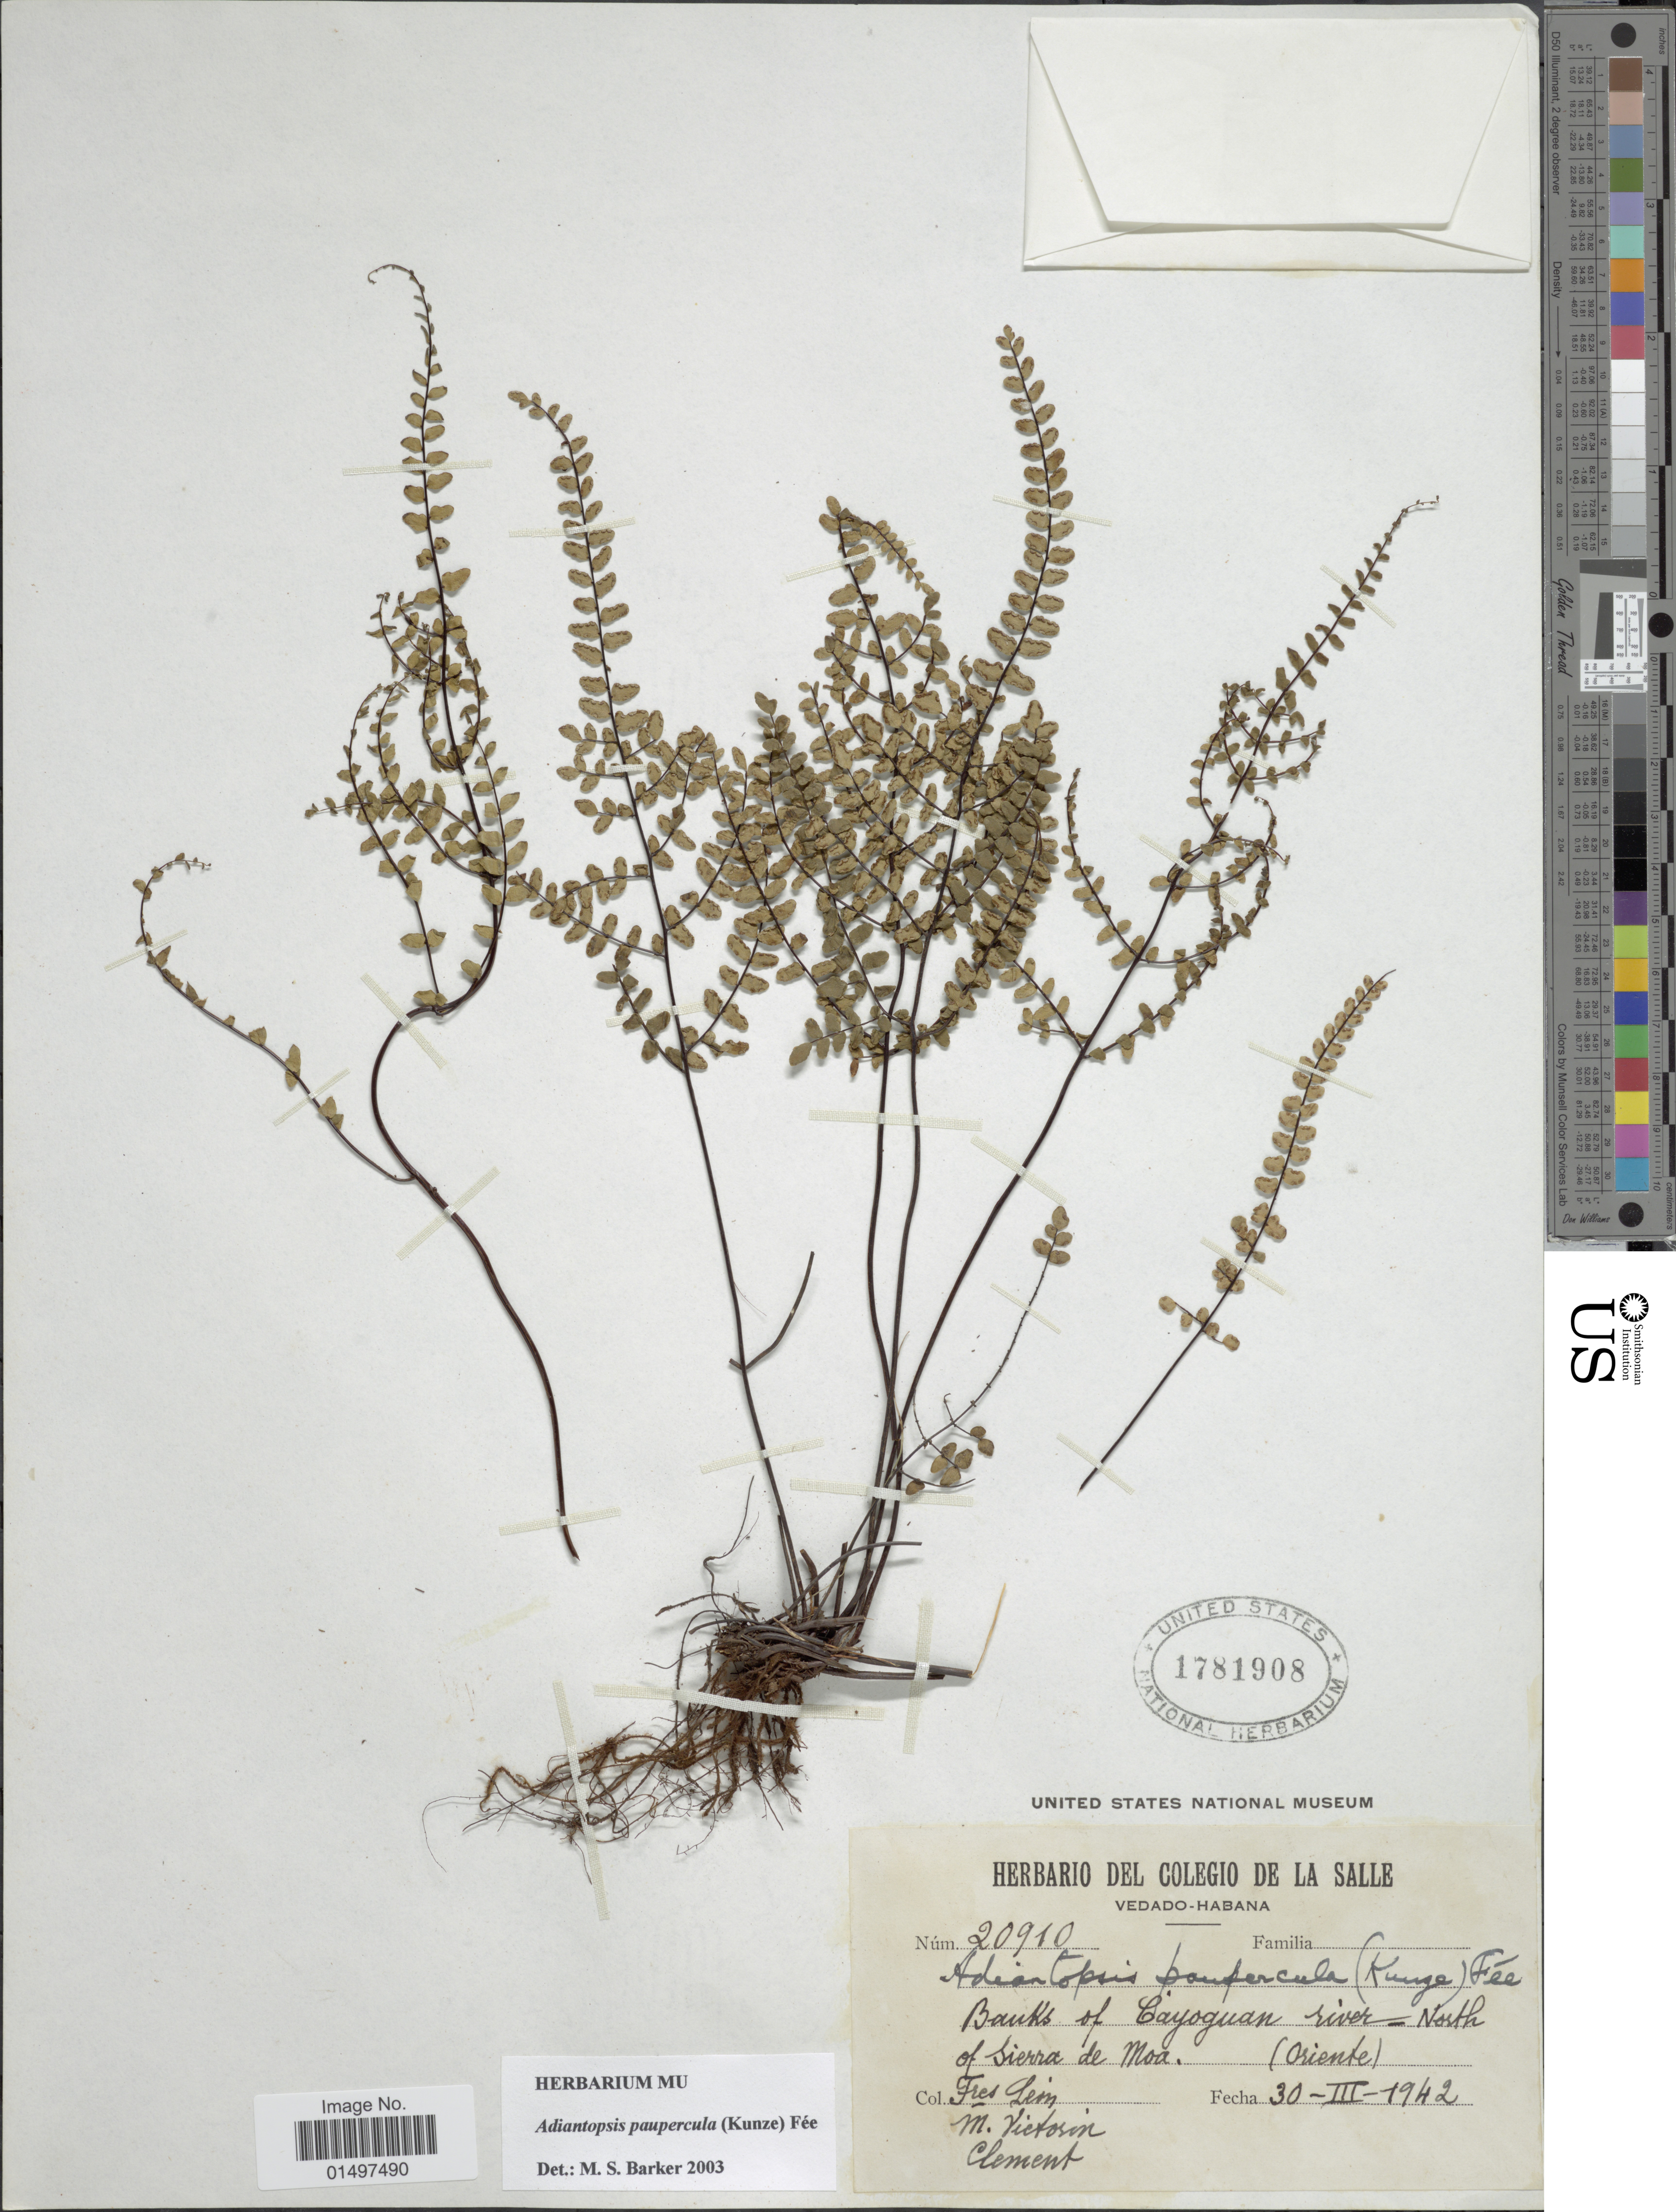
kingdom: Plantae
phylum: Tracheophyta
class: Polypodiopsida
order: Polypodiales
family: Pteridaceae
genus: Adiantopsis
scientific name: Adiantopsis paupercula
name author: (Kunze) Fée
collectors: F. Leon, M. Victorin & -. Clement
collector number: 20910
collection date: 1942-03-30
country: Cuba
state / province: Oriente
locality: Banks of Cayoguan river - North of Sierra de Moa (Oriente).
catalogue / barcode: US 1781908